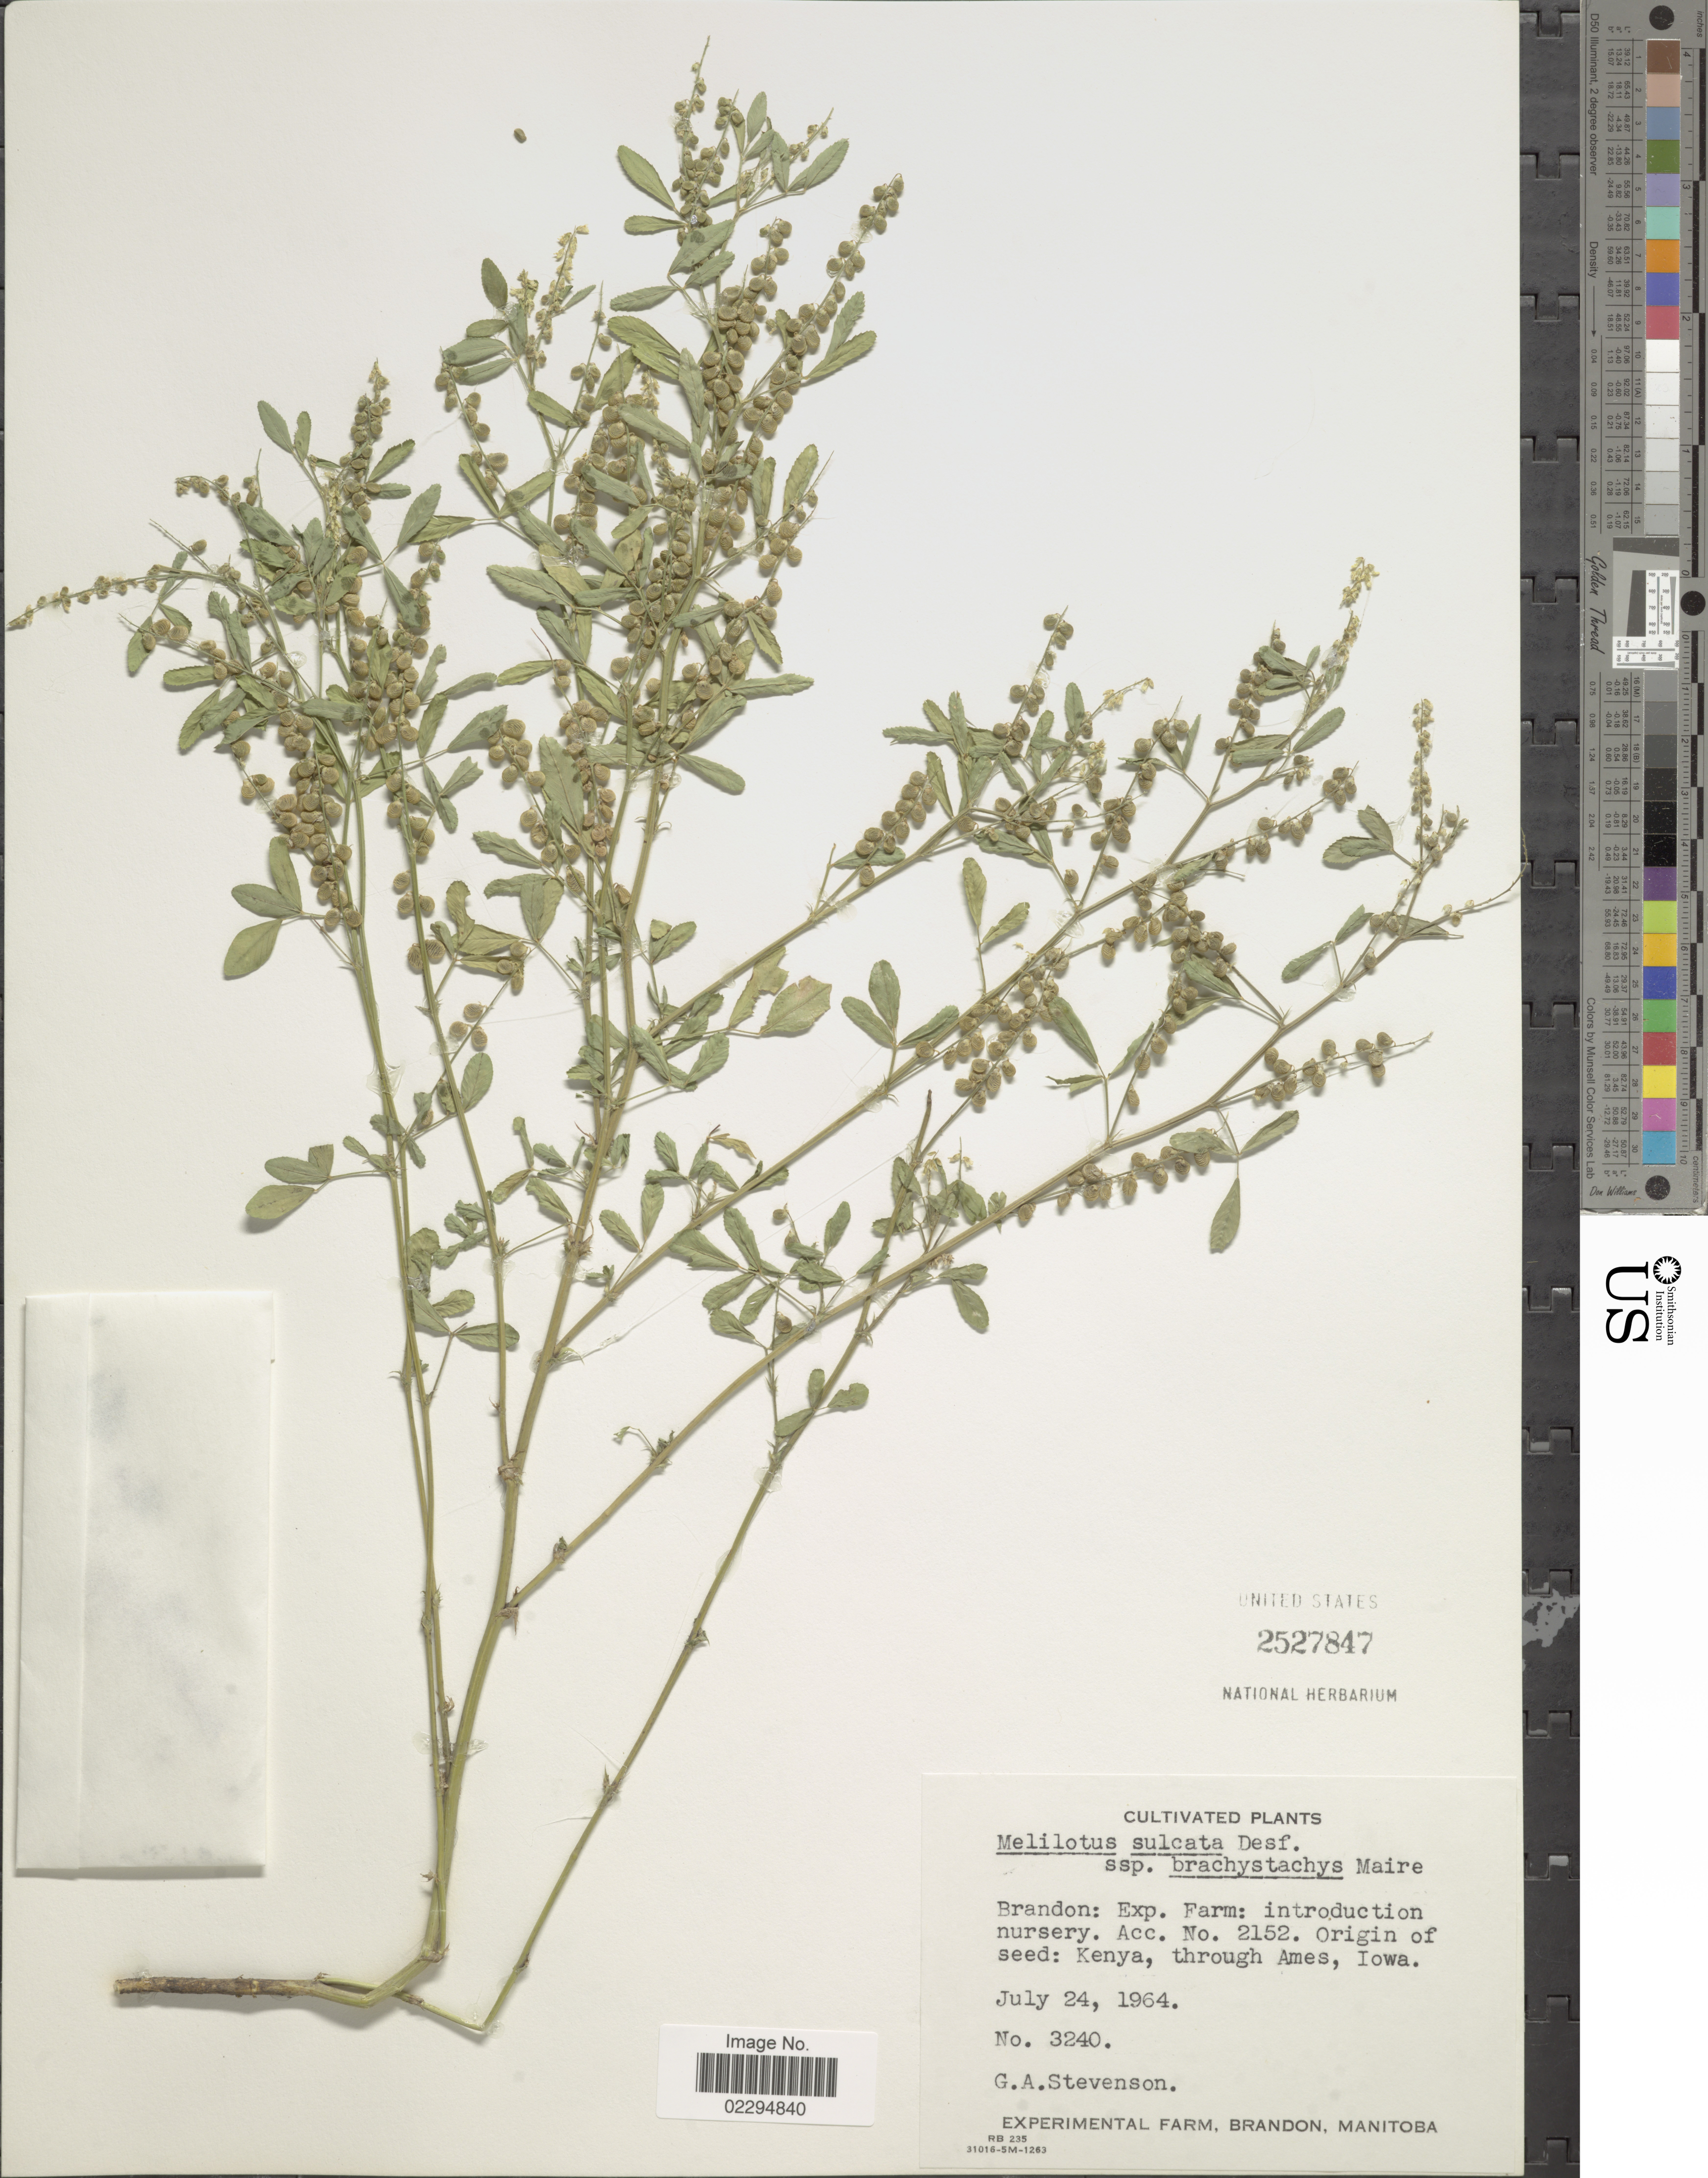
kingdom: Plantae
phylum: Tracheophyta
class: Magnoliopsida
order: Fabales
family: Fabaceae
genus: Melilotus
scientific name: Melilotus sulcatus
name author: Desf.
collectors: G. Stevenson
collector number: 3240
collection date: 1964-07-24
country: Canada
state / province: Manitoba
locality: Brandon: Exp. Farm: introduction nursery.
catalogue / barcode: US 2527847